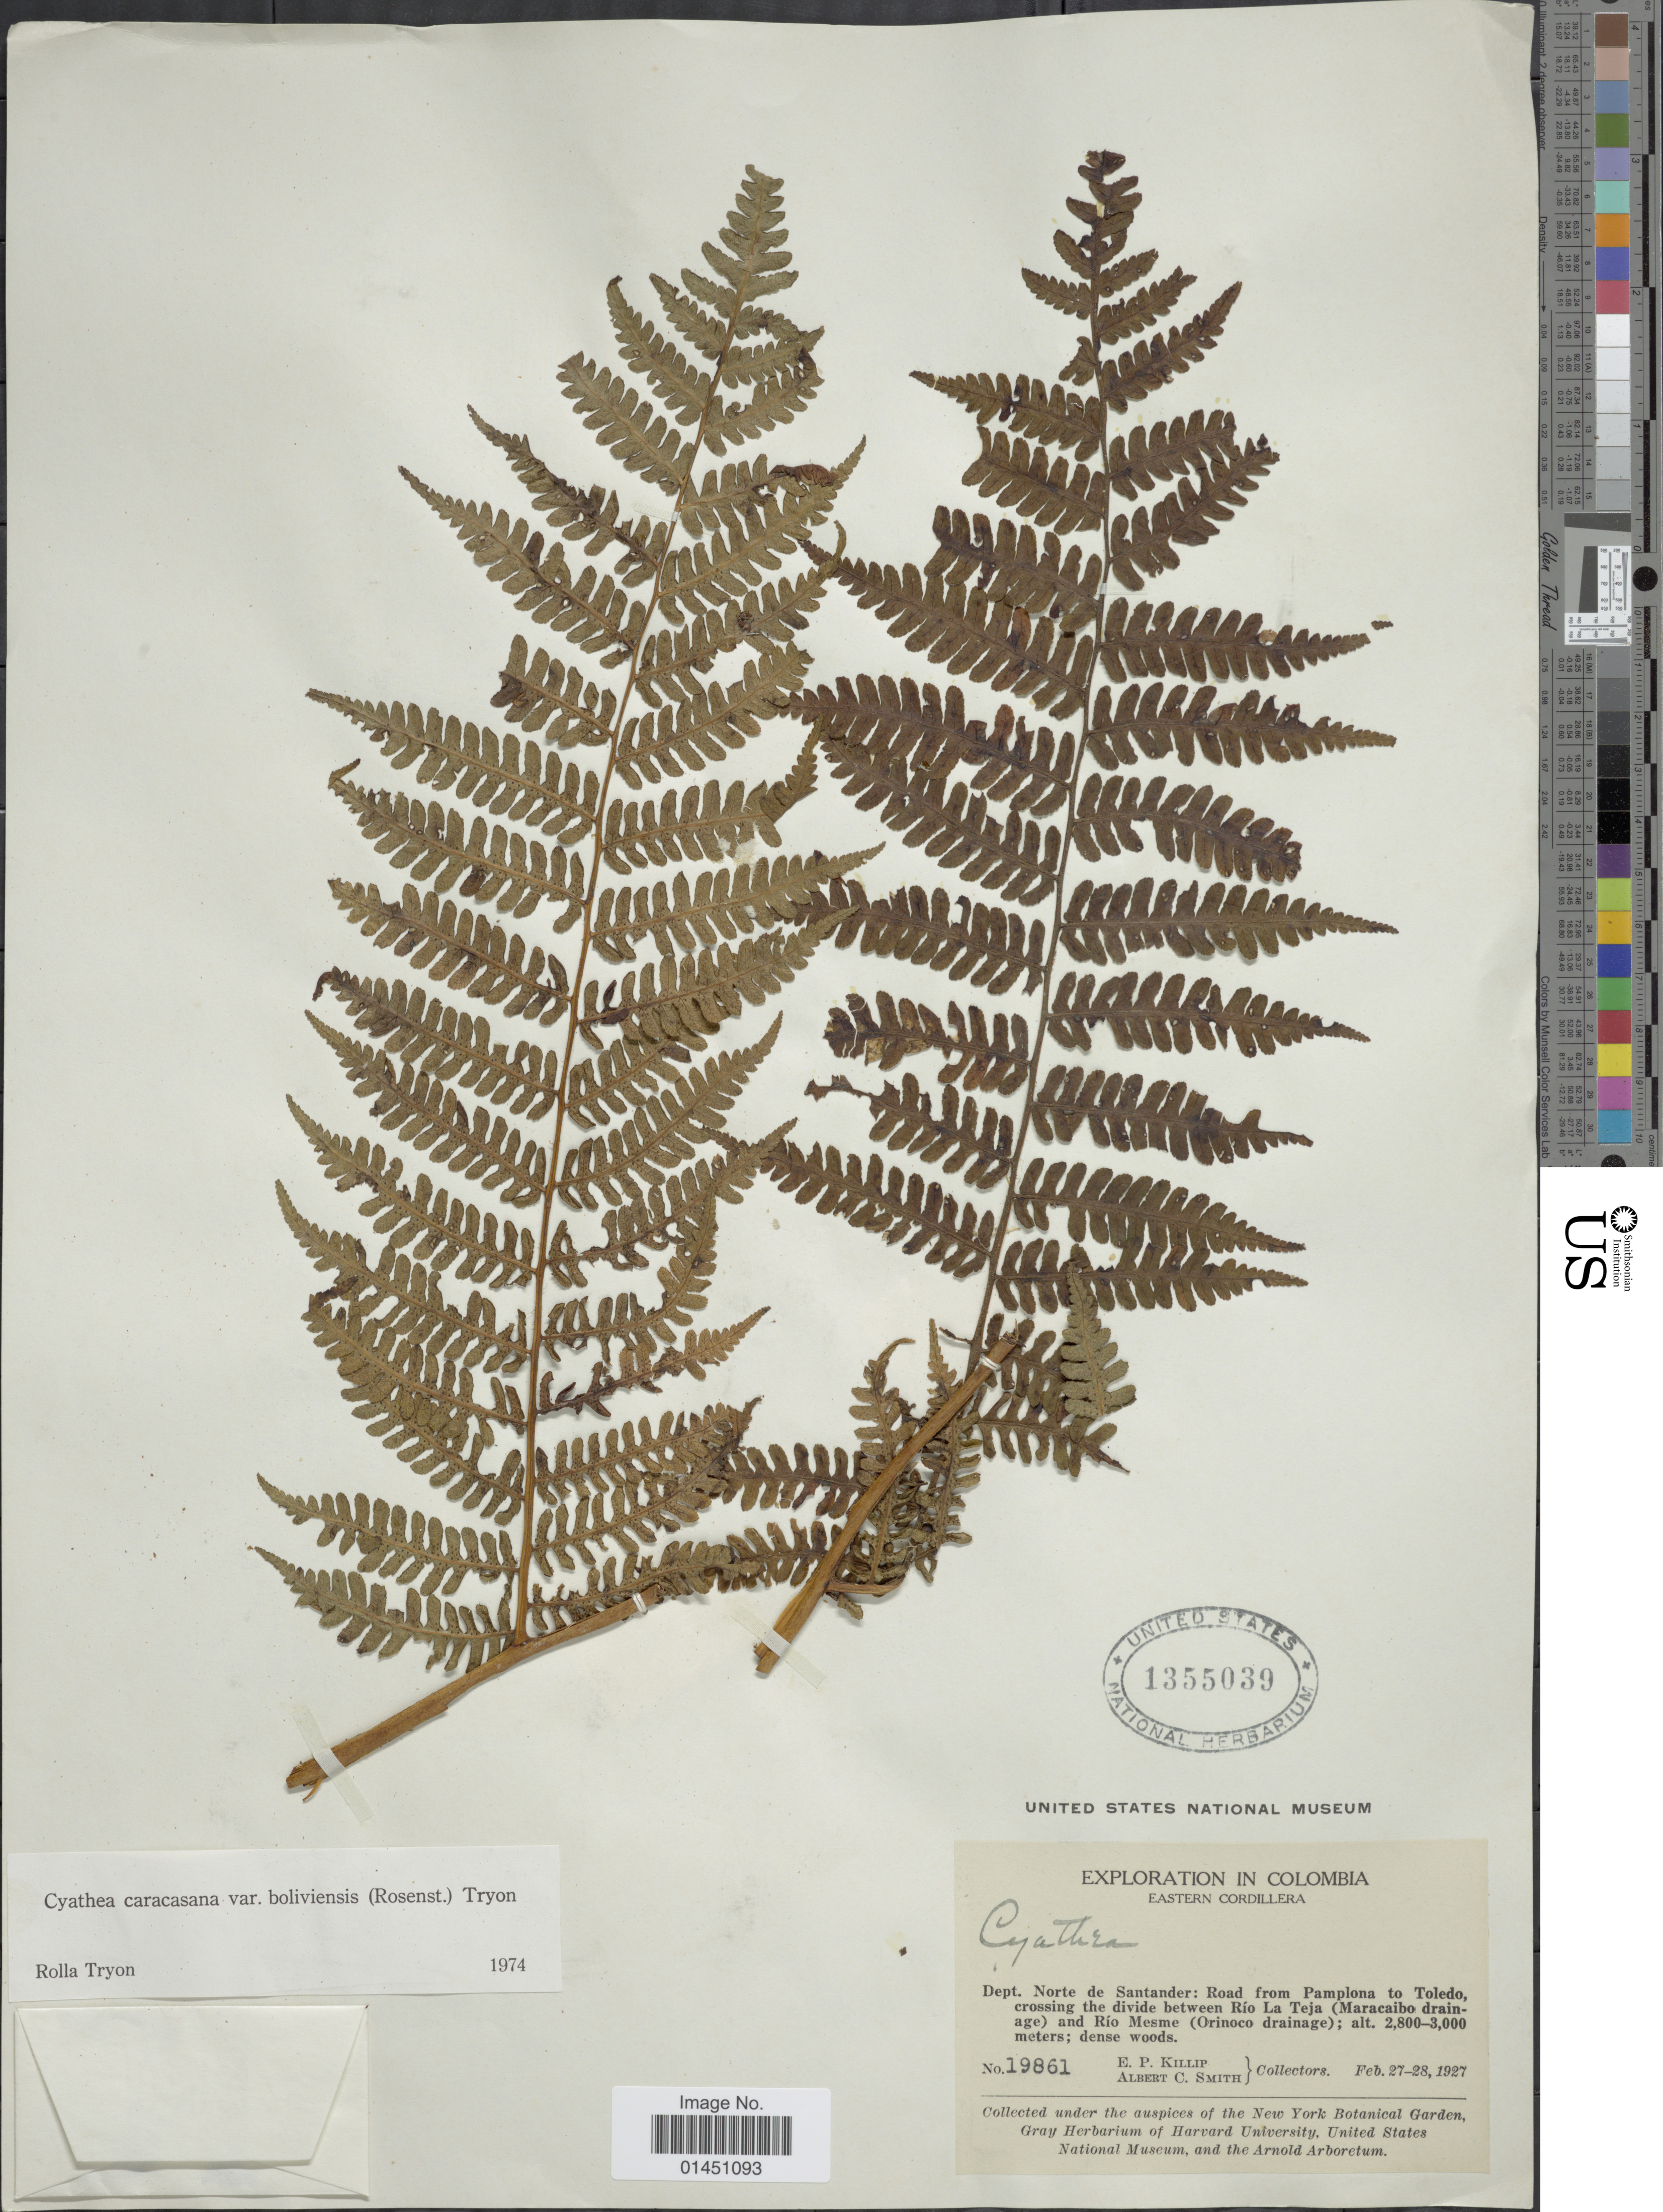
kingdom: Plantae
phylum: Tracheophyta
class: Polypodiopsida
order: Cyatheales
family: Cyatheaceae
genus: Cyathea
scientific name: Cyathea caracasana var. boliviensis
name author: (Rosenst.) R.M. Tryon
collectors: E. P. Killip & A. C. Smith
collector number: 19861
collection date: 1927-02-27/1927-02-28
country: Colombia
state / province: Norte de Santander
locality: Road from Pamplona to Toledo, crossing the divide between Rio La Teja (Maracaibo drainage) and Rio Mesme (Orinoco drainage)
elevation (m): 2800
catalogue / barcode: US 1355039